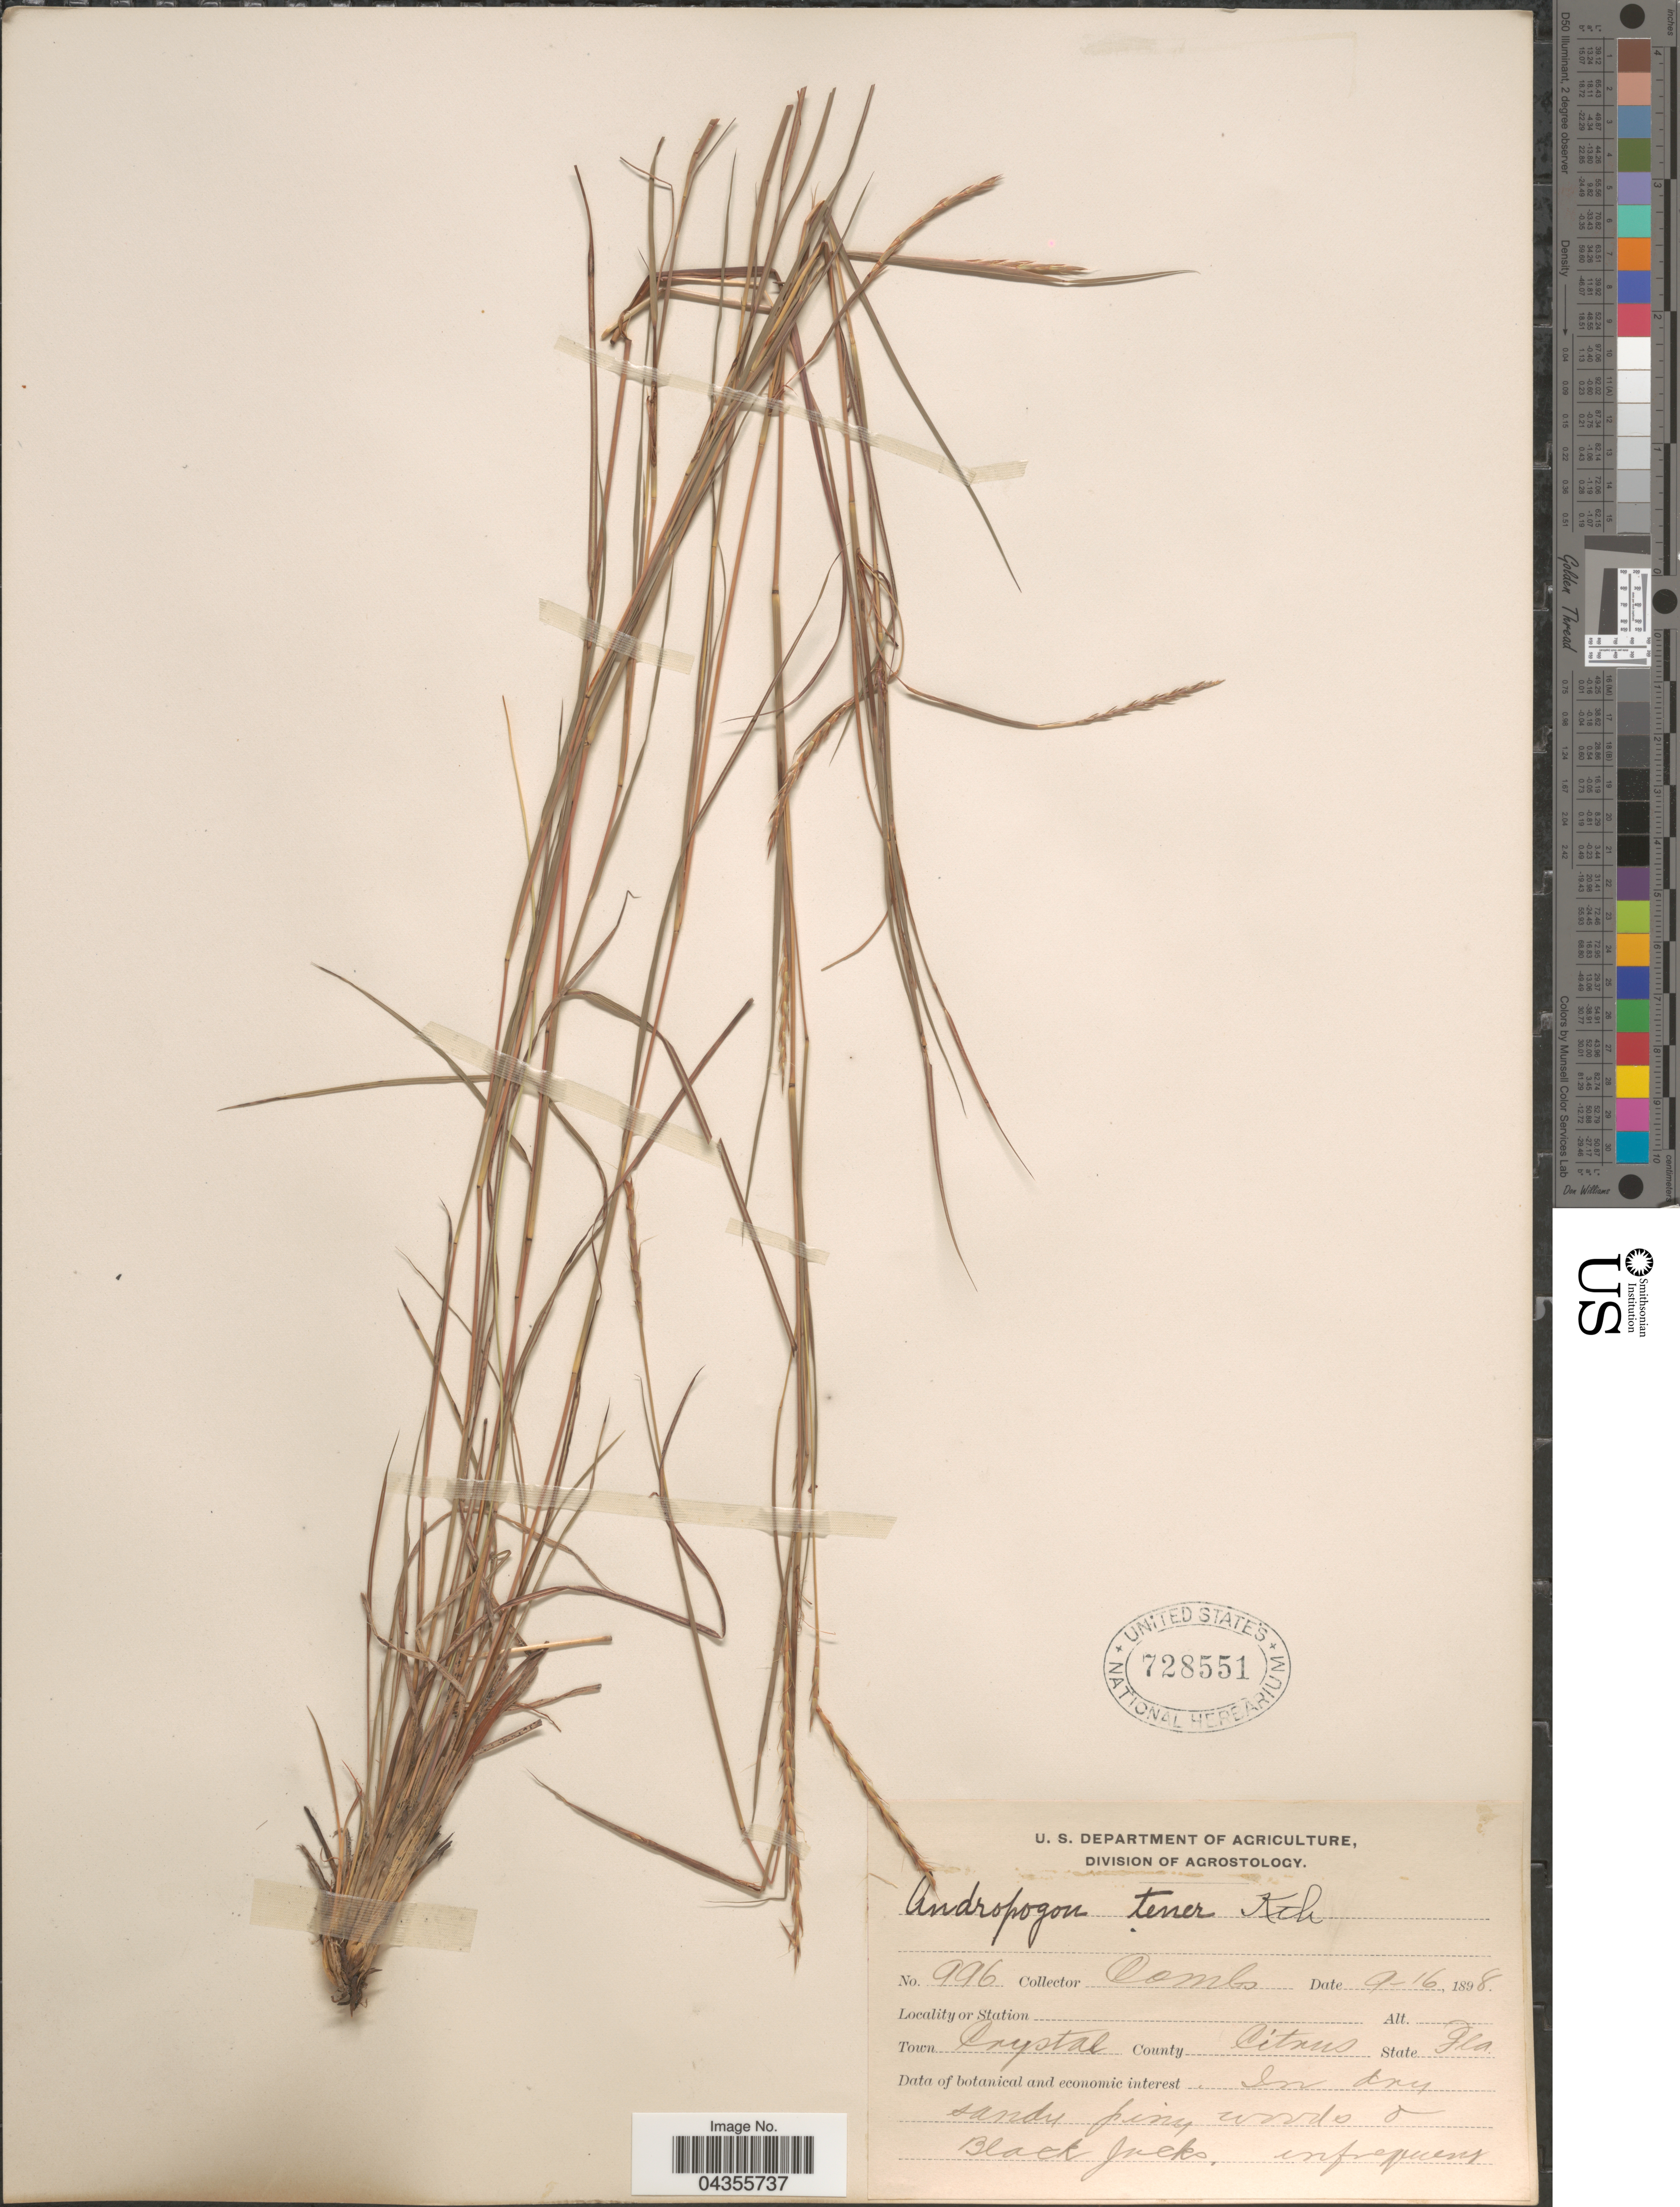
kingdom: Plantae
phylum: Tracheophyta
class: Liliopsida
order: Poales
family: Poaceae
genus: Schizachyrium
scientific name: Schizachyrium tenerum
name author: Nees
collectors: -. Combs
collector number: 996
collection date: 1898-09-16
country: United States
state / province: Florida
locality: Town Crystal. County Citrus.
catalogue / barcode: US 728551